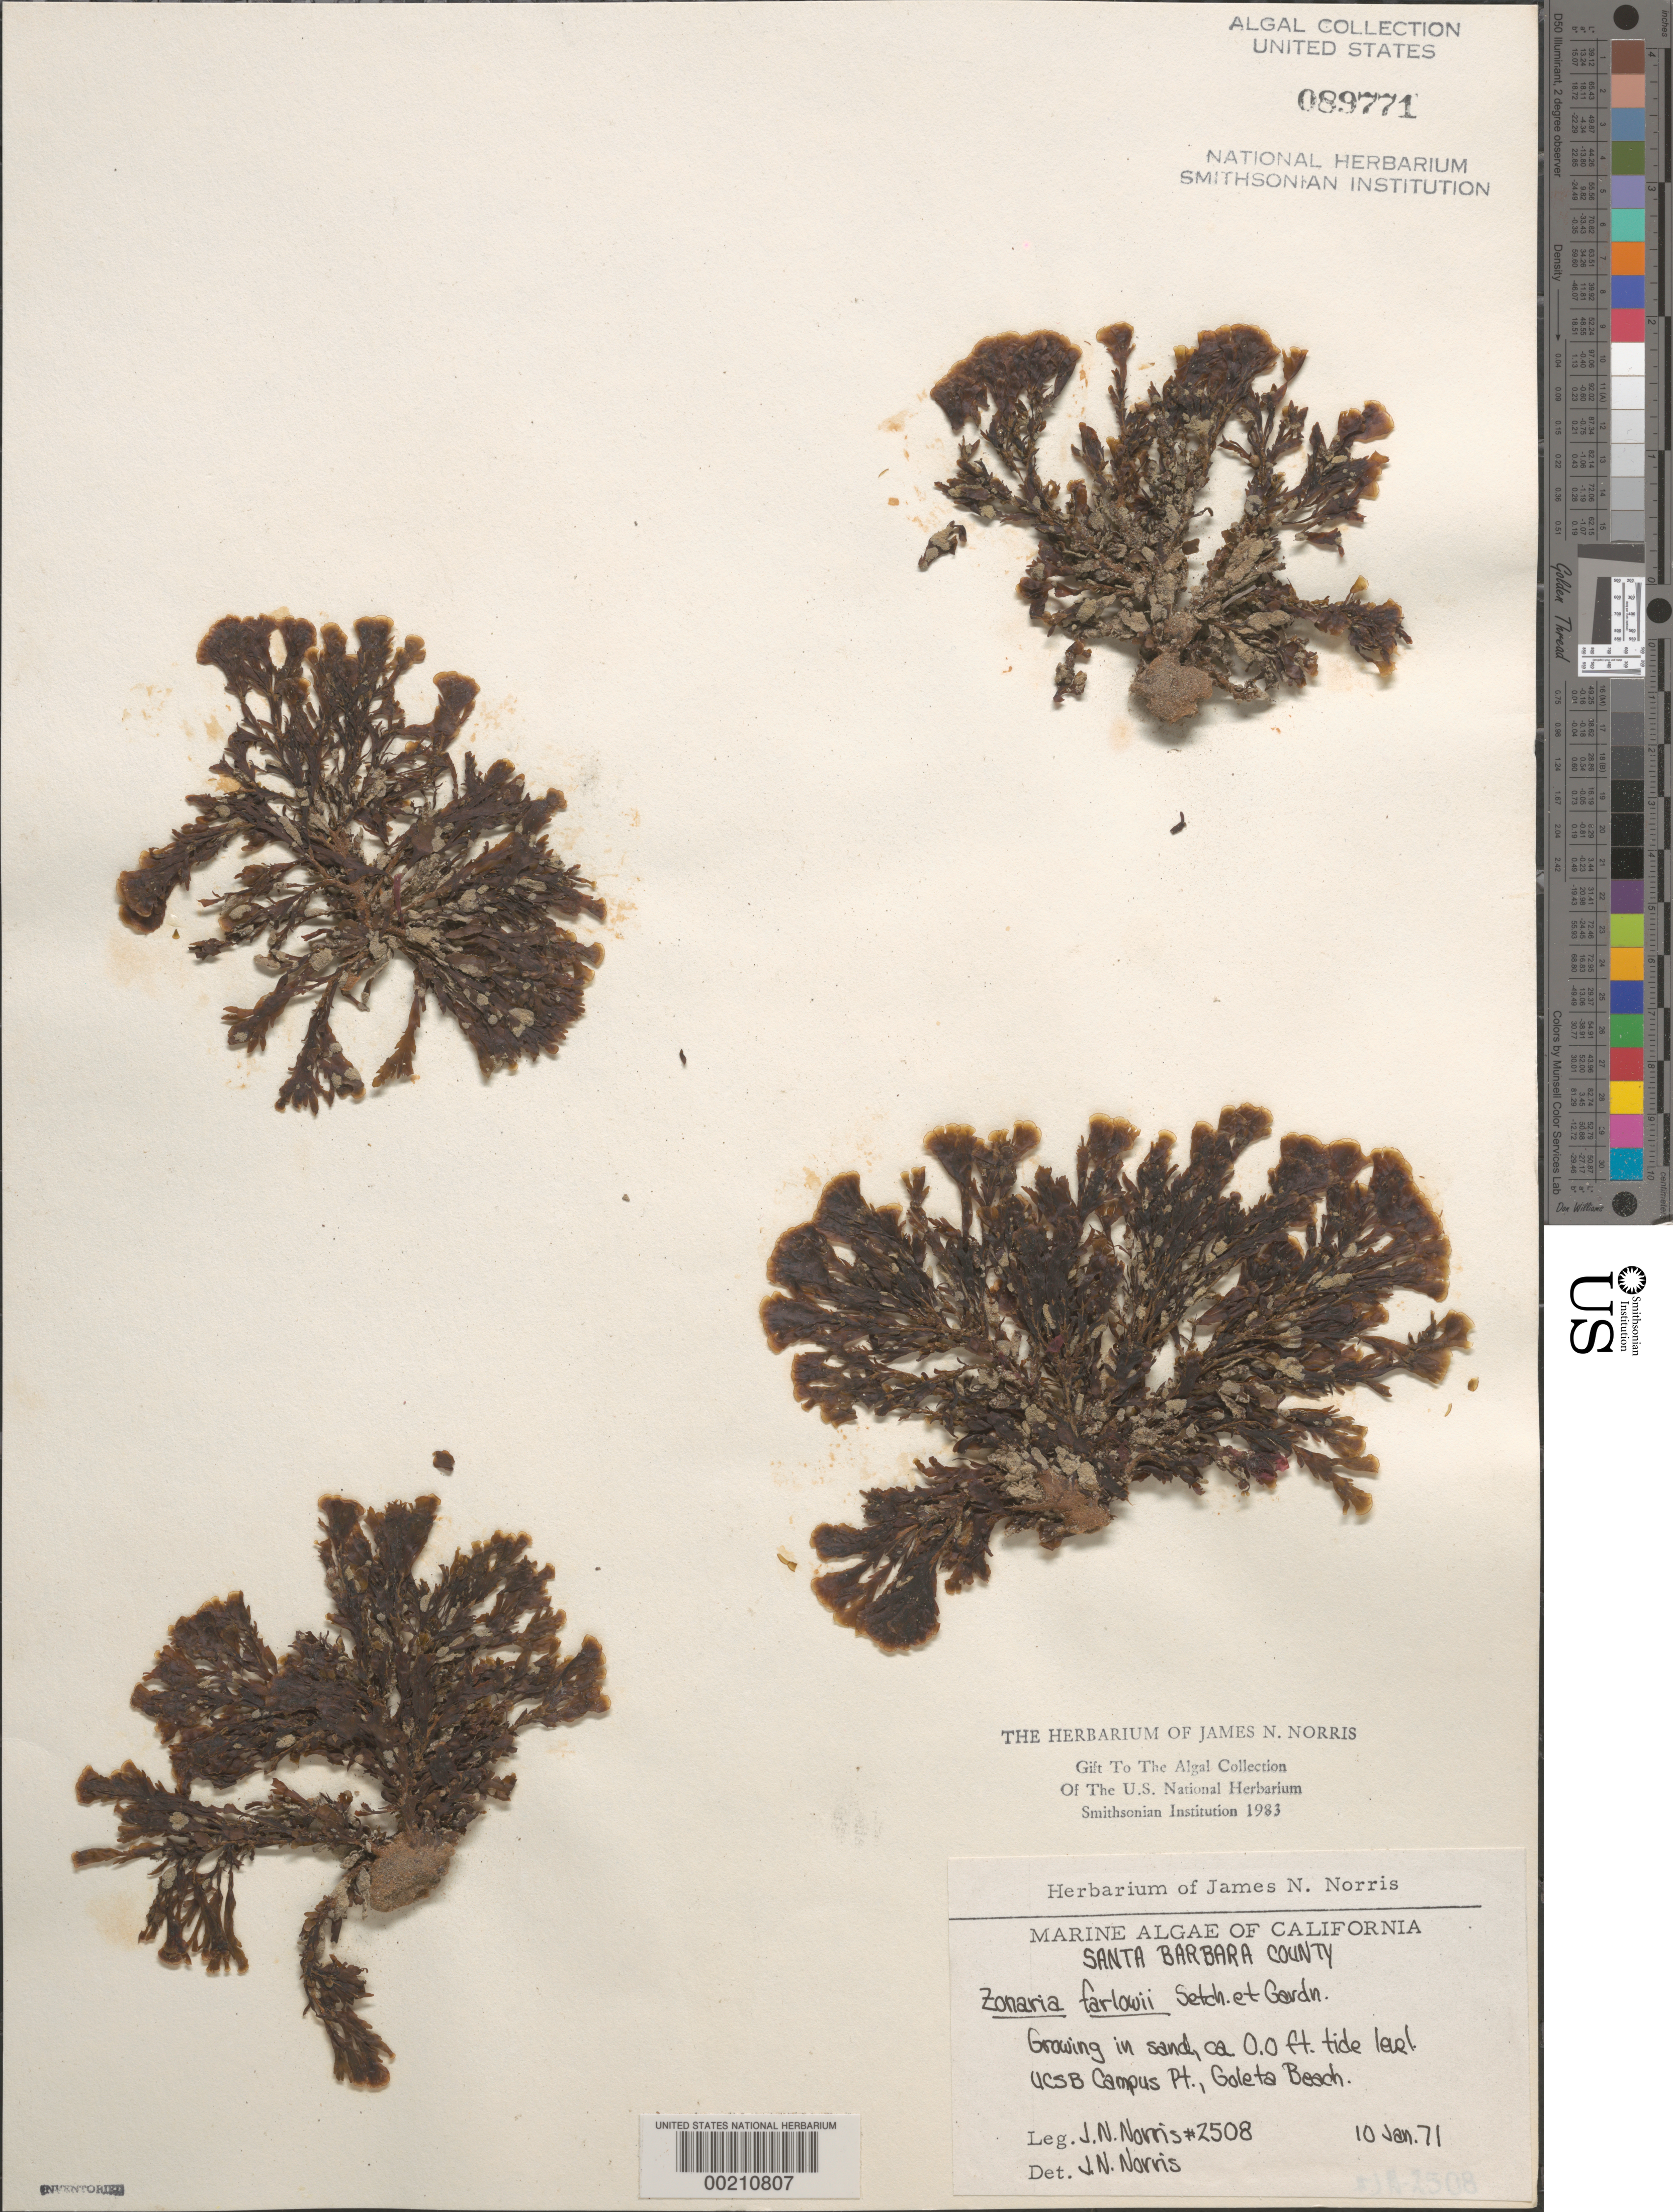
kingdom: Chromista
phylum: Ochrophyta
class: Phaeophyceae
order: Dictyotales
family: Dictyotaceae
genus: Zonaria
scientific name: Zonaria farlowii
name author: Setch. & N.L. Gardner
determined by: Norris, James N.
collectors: J. N. Norris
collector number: JN-2508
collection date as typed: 10 Jan 1971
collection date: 1971-01-10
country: United States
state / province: California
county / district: Santa Barbara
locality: Campus Point, Goleta Beach, University of California Santa Barbara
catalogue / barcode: US 89771